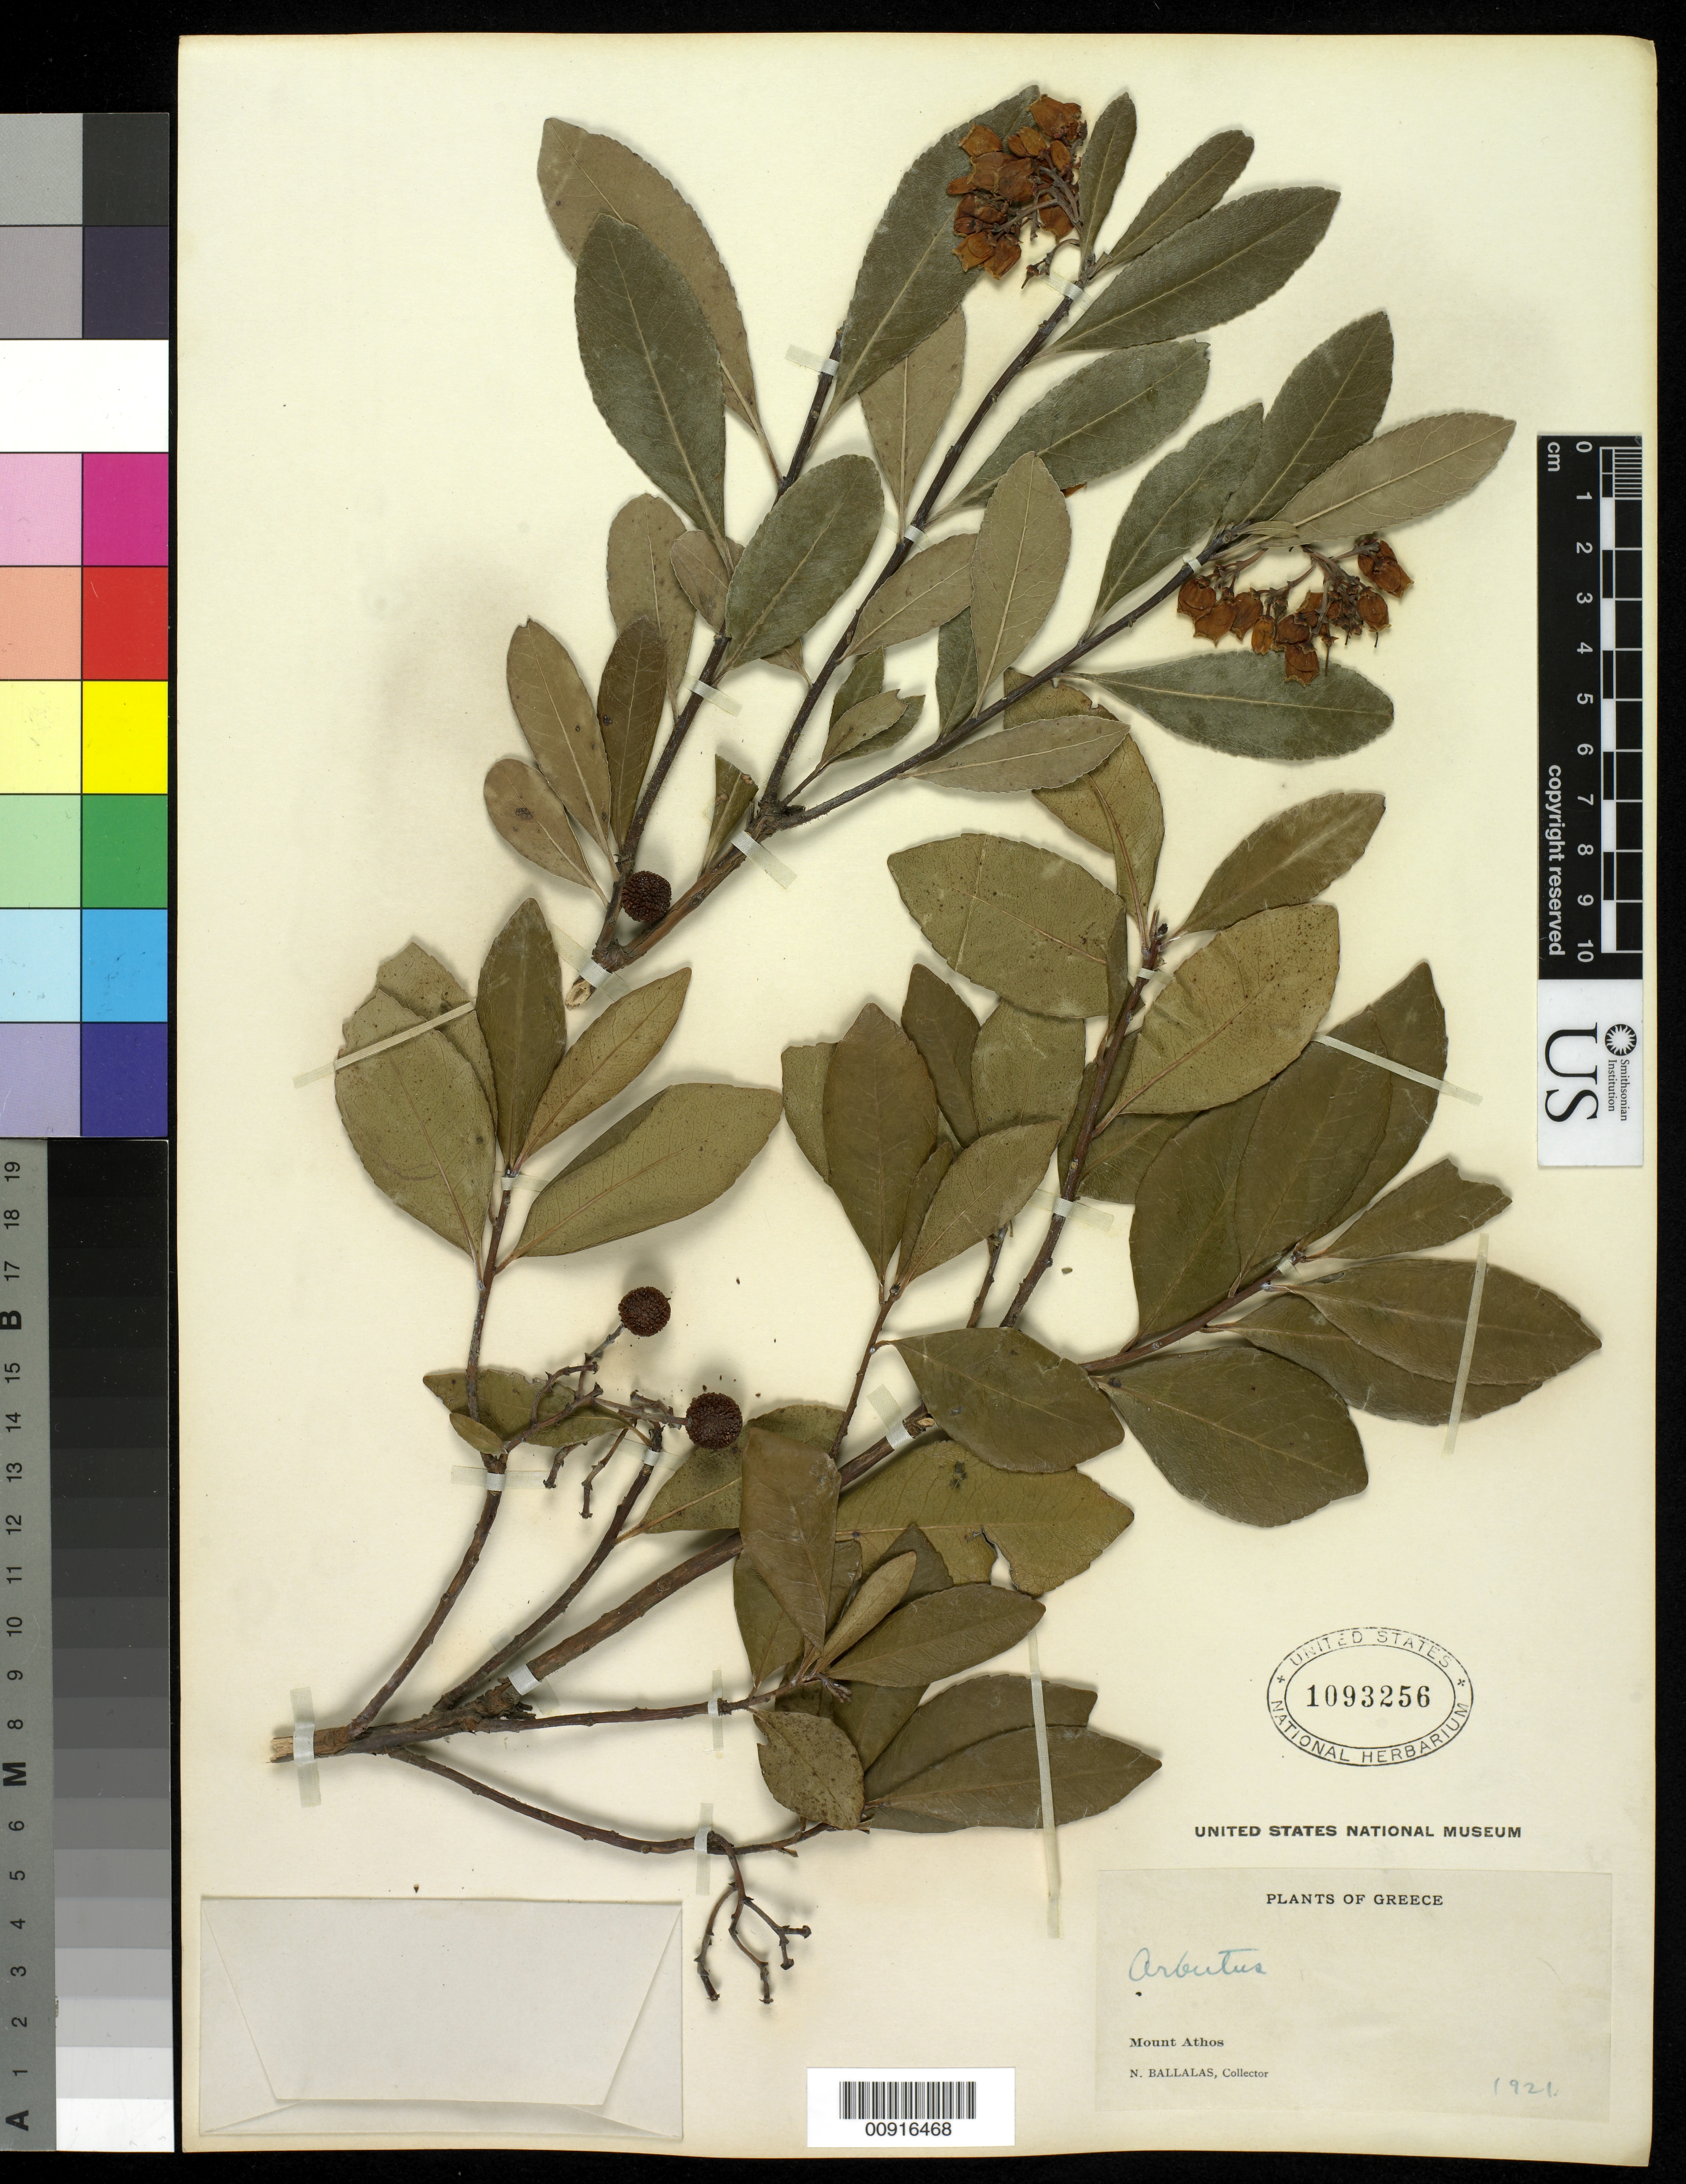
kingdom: Plantae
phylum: Tracheophyta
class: Magnoliopsida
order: Ericales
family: Ericaceae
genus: Arbutus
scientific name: Arbutus sp.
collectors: N. Ballalas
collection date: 1921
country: Greece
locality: Mount Athos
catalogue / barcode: US 1093256